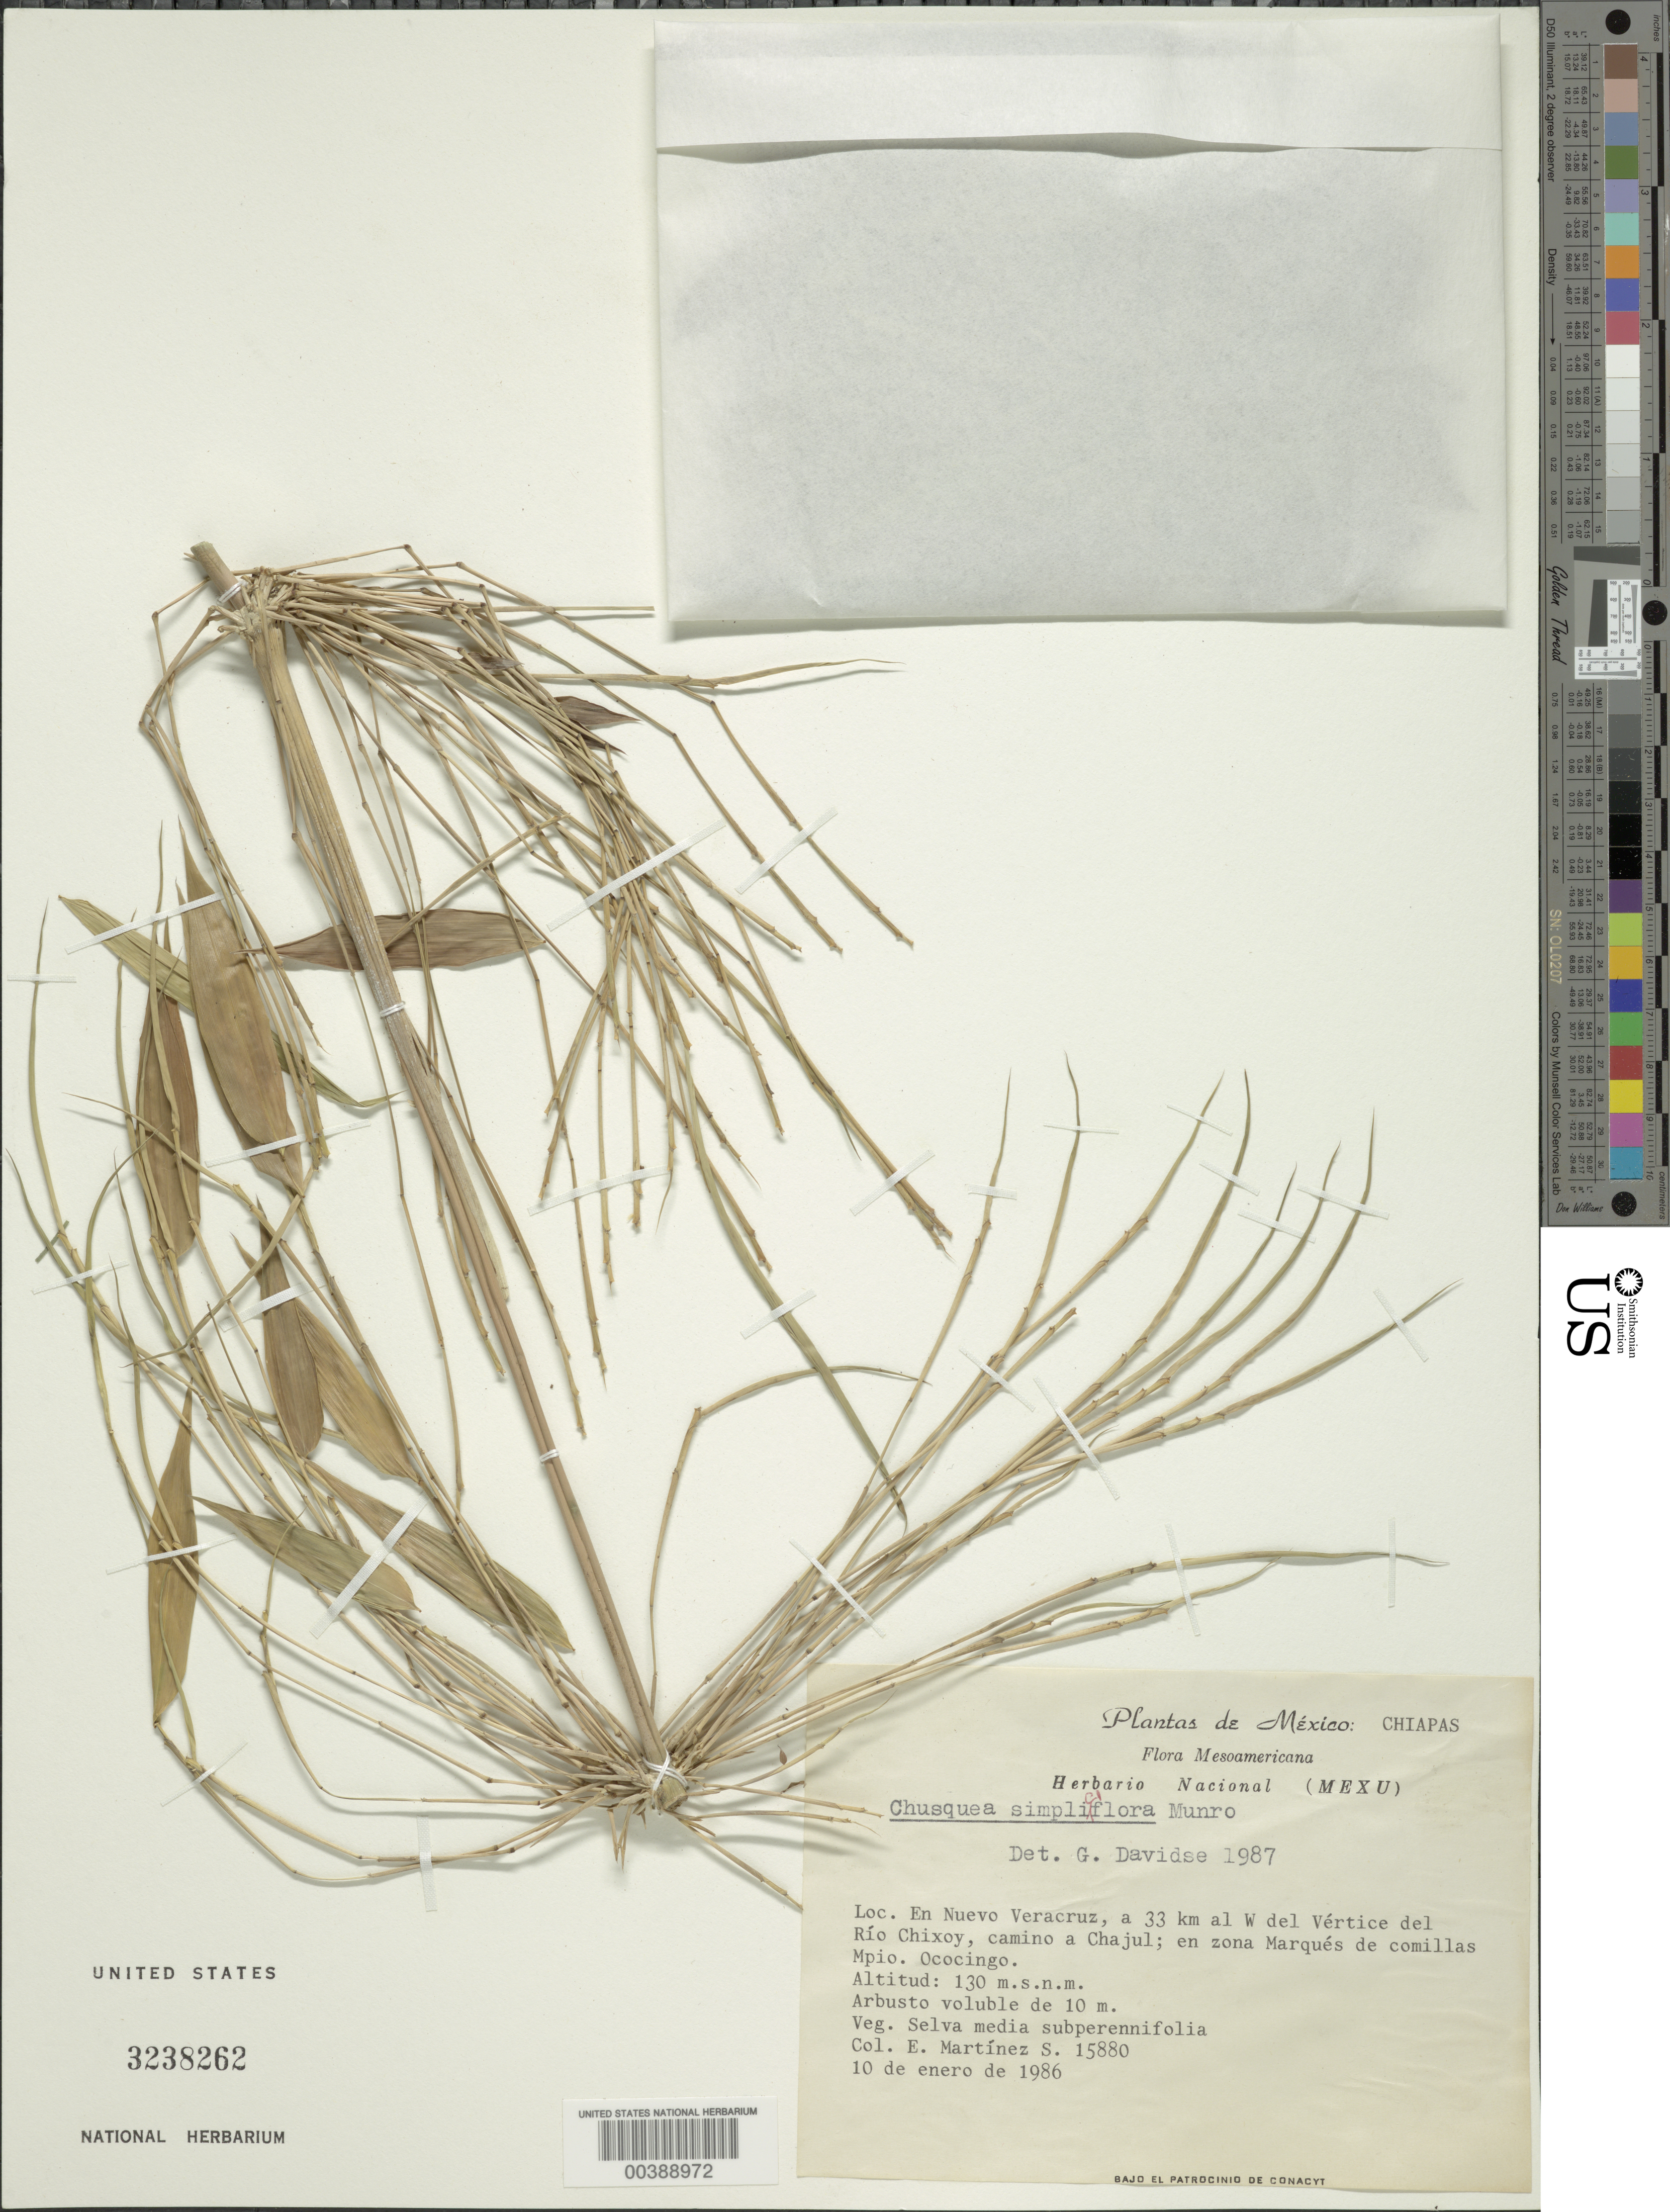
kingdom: Plantae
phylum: Tracheophyta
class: Liliopsida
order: Poales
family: Poaceae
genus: Chusquea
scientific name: Chusquea simpliflora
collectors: E. Martínez Soto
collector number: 15880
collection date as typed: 10 Jan 1986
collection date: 1986-01-10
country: Mexico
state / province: Chiapas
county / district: Ocosingo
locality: En nuevo Veracruz, a 33 km al W del vertice del Rio Chixoy, camoino a Chajul; en zona Marques de Comillas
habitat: Selva media subperennifolia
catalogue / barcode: US 3238262